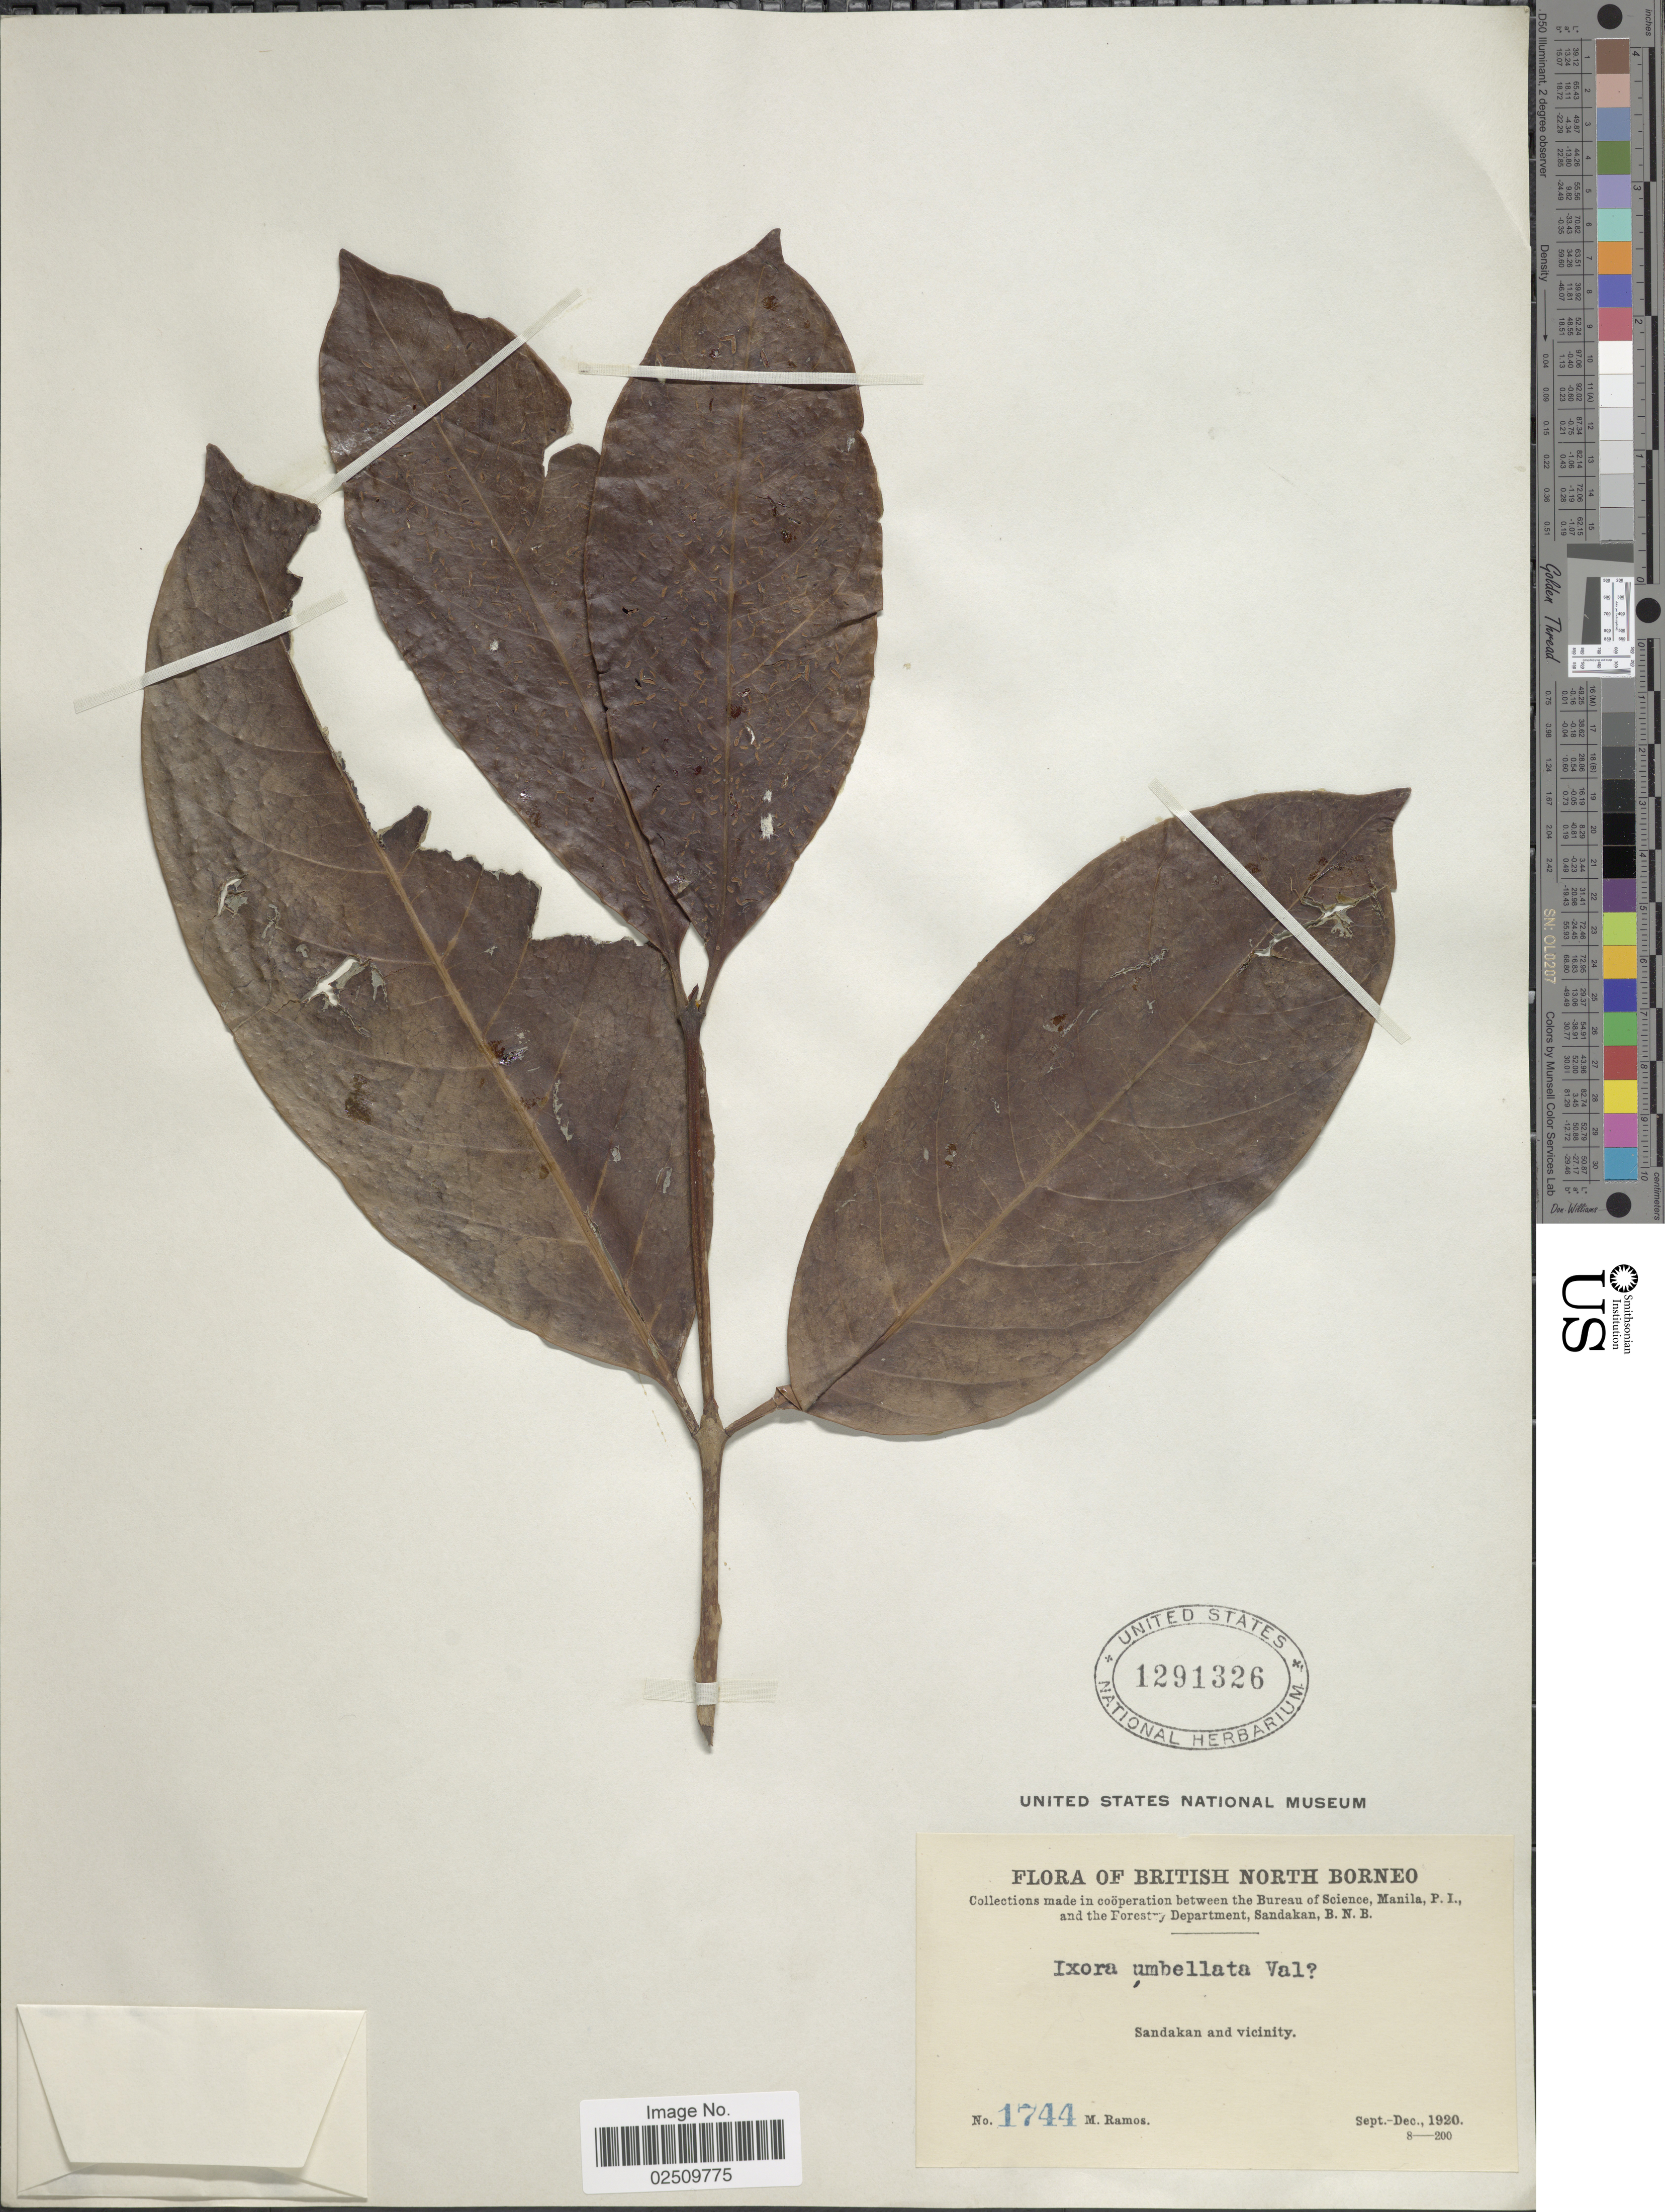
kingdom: Plantae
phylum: Tracheophyta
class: Magnoliopsida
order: Gentianales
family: Rubiaceae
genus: Ixora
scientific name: Ixora umbellata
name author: Valeton ex Koord. & Valeton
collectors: M. Ramos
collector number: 1744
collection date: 1920-09/1920-12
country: Malaysia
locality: British North Borneo. Sandakan and vicinity.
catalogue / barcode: US 1291326